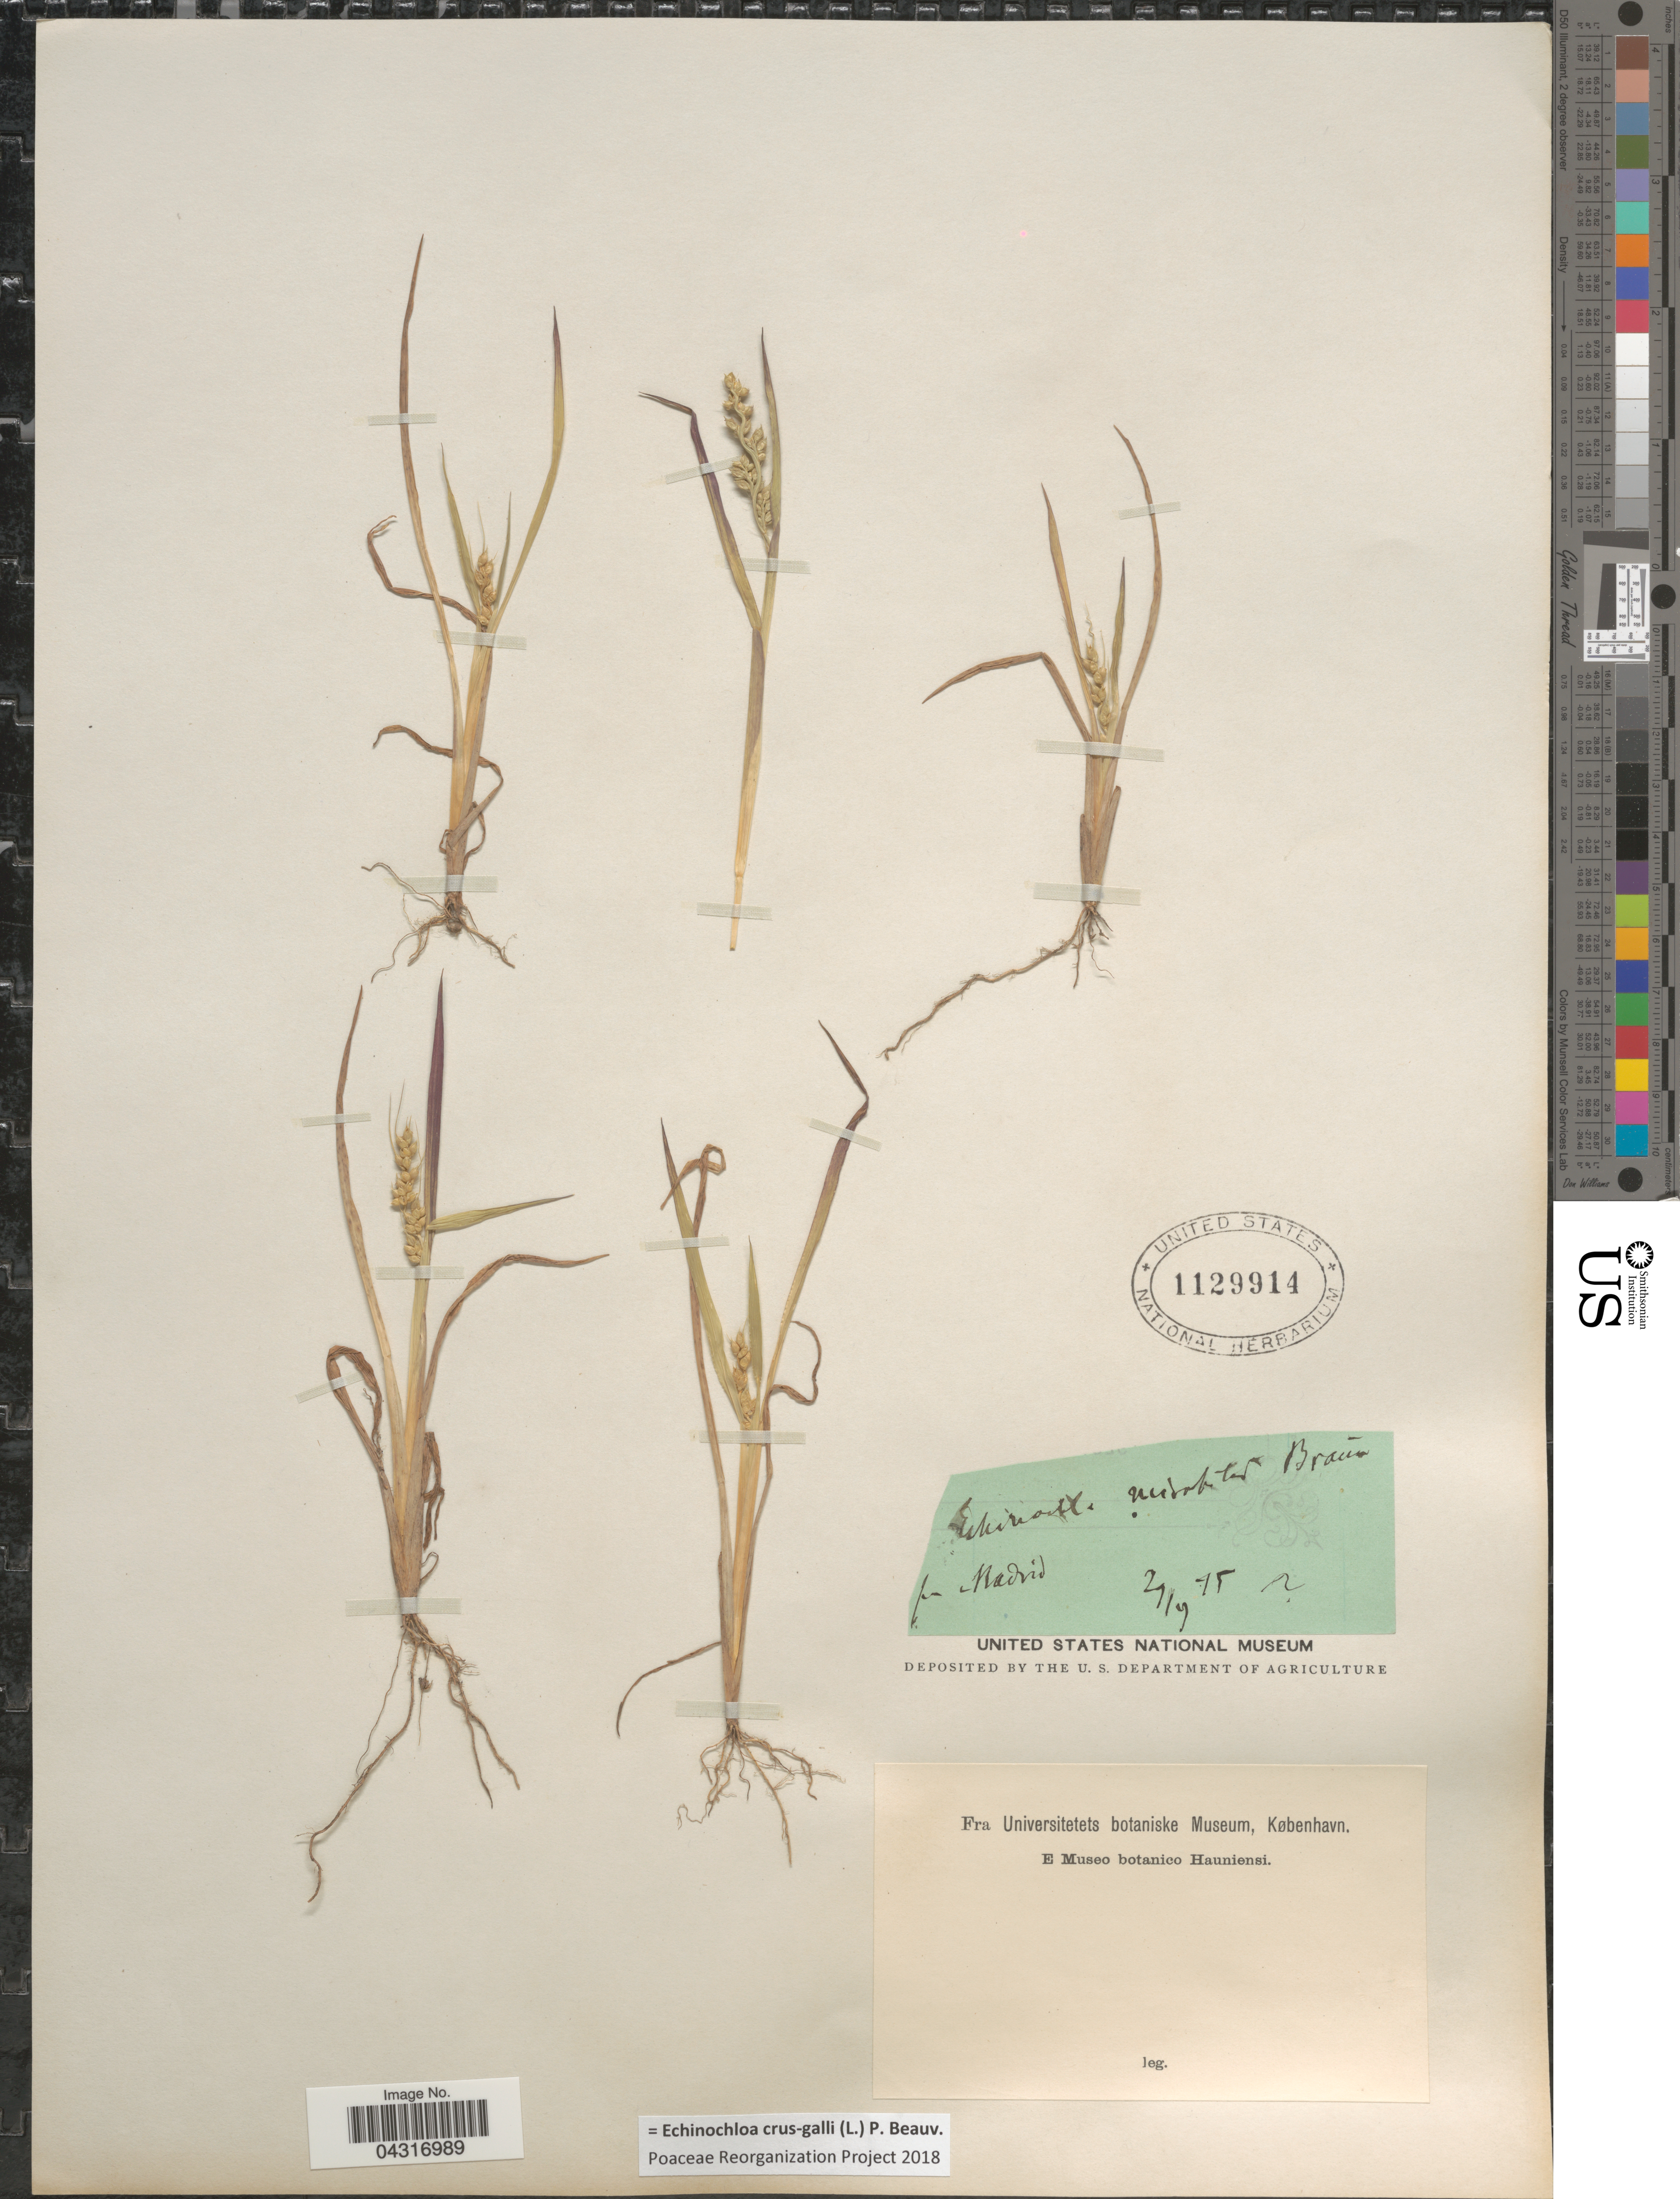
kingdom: Plantae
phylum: Tracheophyta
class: Liliopsida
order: Poales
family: Poaceae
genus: Echinochloa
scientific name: Echinochloa crus-galli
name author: (L.) P. Beauv.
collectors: ex Mus. Bot. Hauniense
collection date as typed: Transcribed d/m/y: 21/9/75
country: Spain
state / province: Madrid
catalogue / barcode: US 1129914